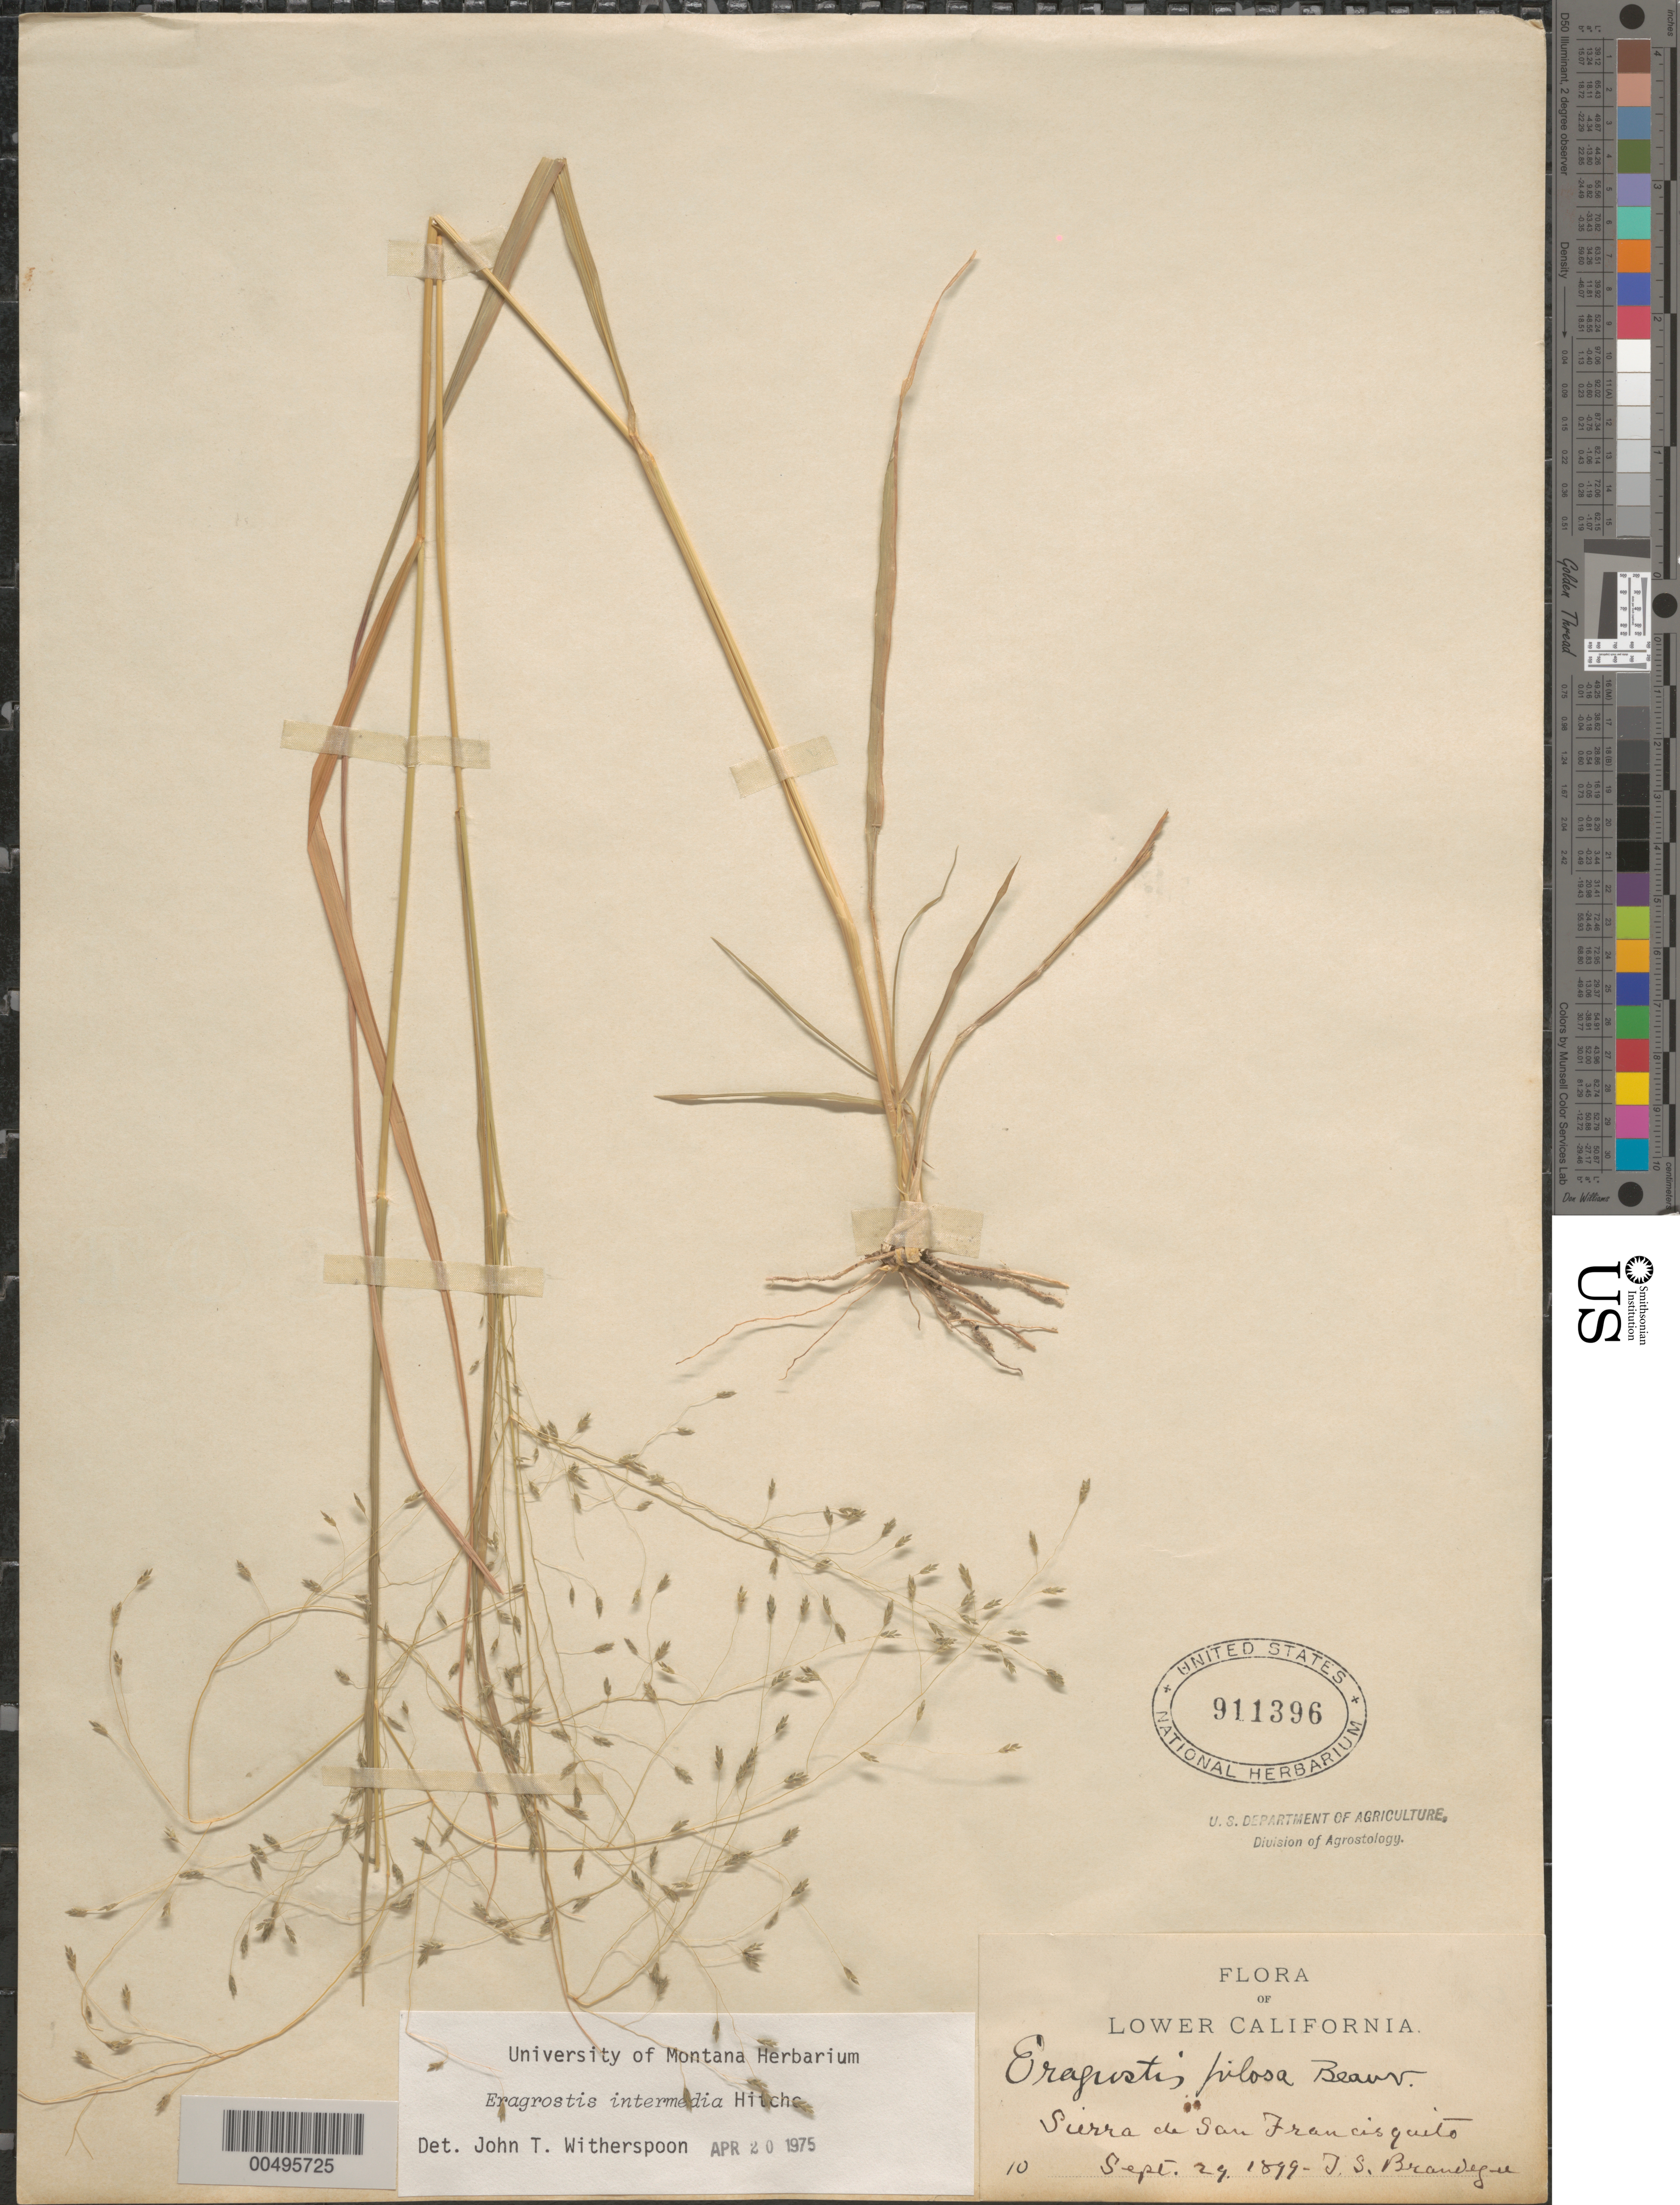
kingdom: Plantae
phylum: Tracheophyta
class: Liliopsida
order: Poales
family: Poaceae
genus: Eragrostis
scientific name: Eragrostis intermedia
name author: Hitchc.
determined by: Witherspoon, John T.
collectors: T. S. Brandegee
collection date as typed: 29 Sep 1899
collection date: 1899-09-29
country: Mexico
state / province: Baja California Norte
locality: Sierra de San Francisquito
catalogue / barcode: US 911396